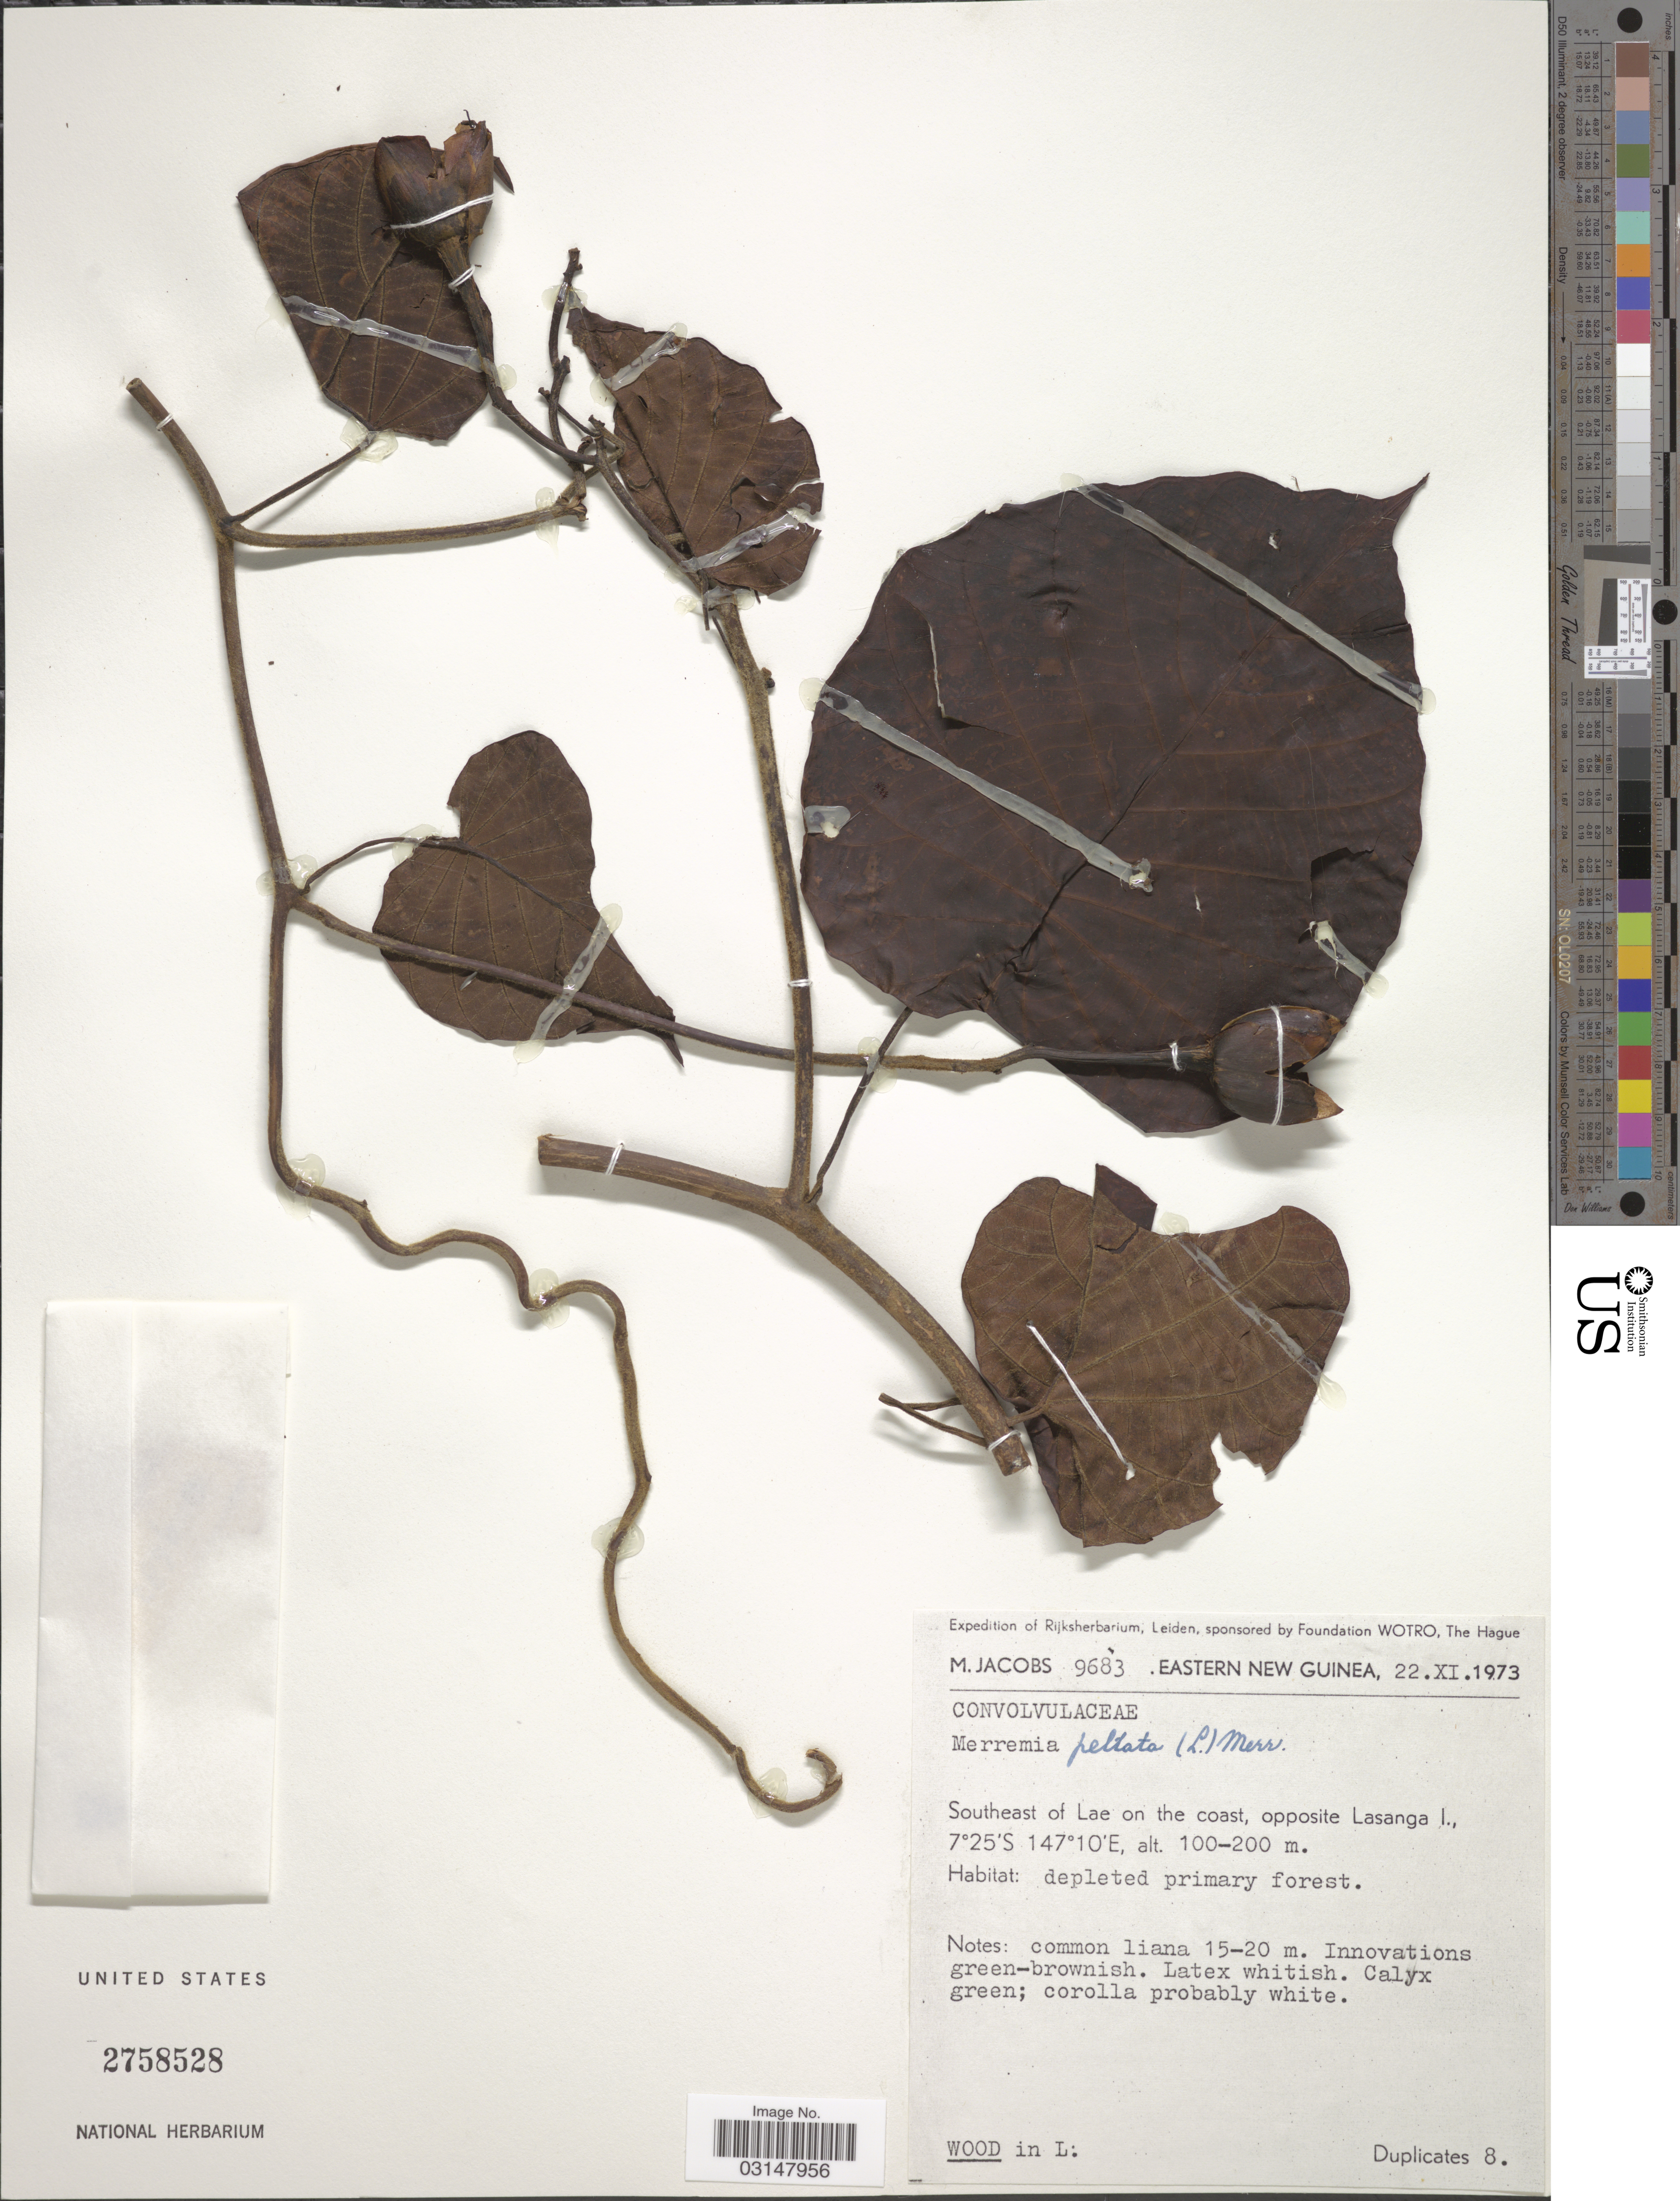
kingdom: Plantae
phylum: Tracheophyta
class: Magnoliopsida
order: Solanales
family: Convolvulaceae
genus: Merremia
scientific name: Merremia peltata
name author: (L.) Merr.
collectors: M. Jacobs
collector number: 9683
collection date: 1973-11-22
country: Papua New Guinea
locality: Eastern New Guinea. Southeast of Lae on the coast, opposite Lasanga I.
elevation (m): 100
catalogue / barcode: US 2758528